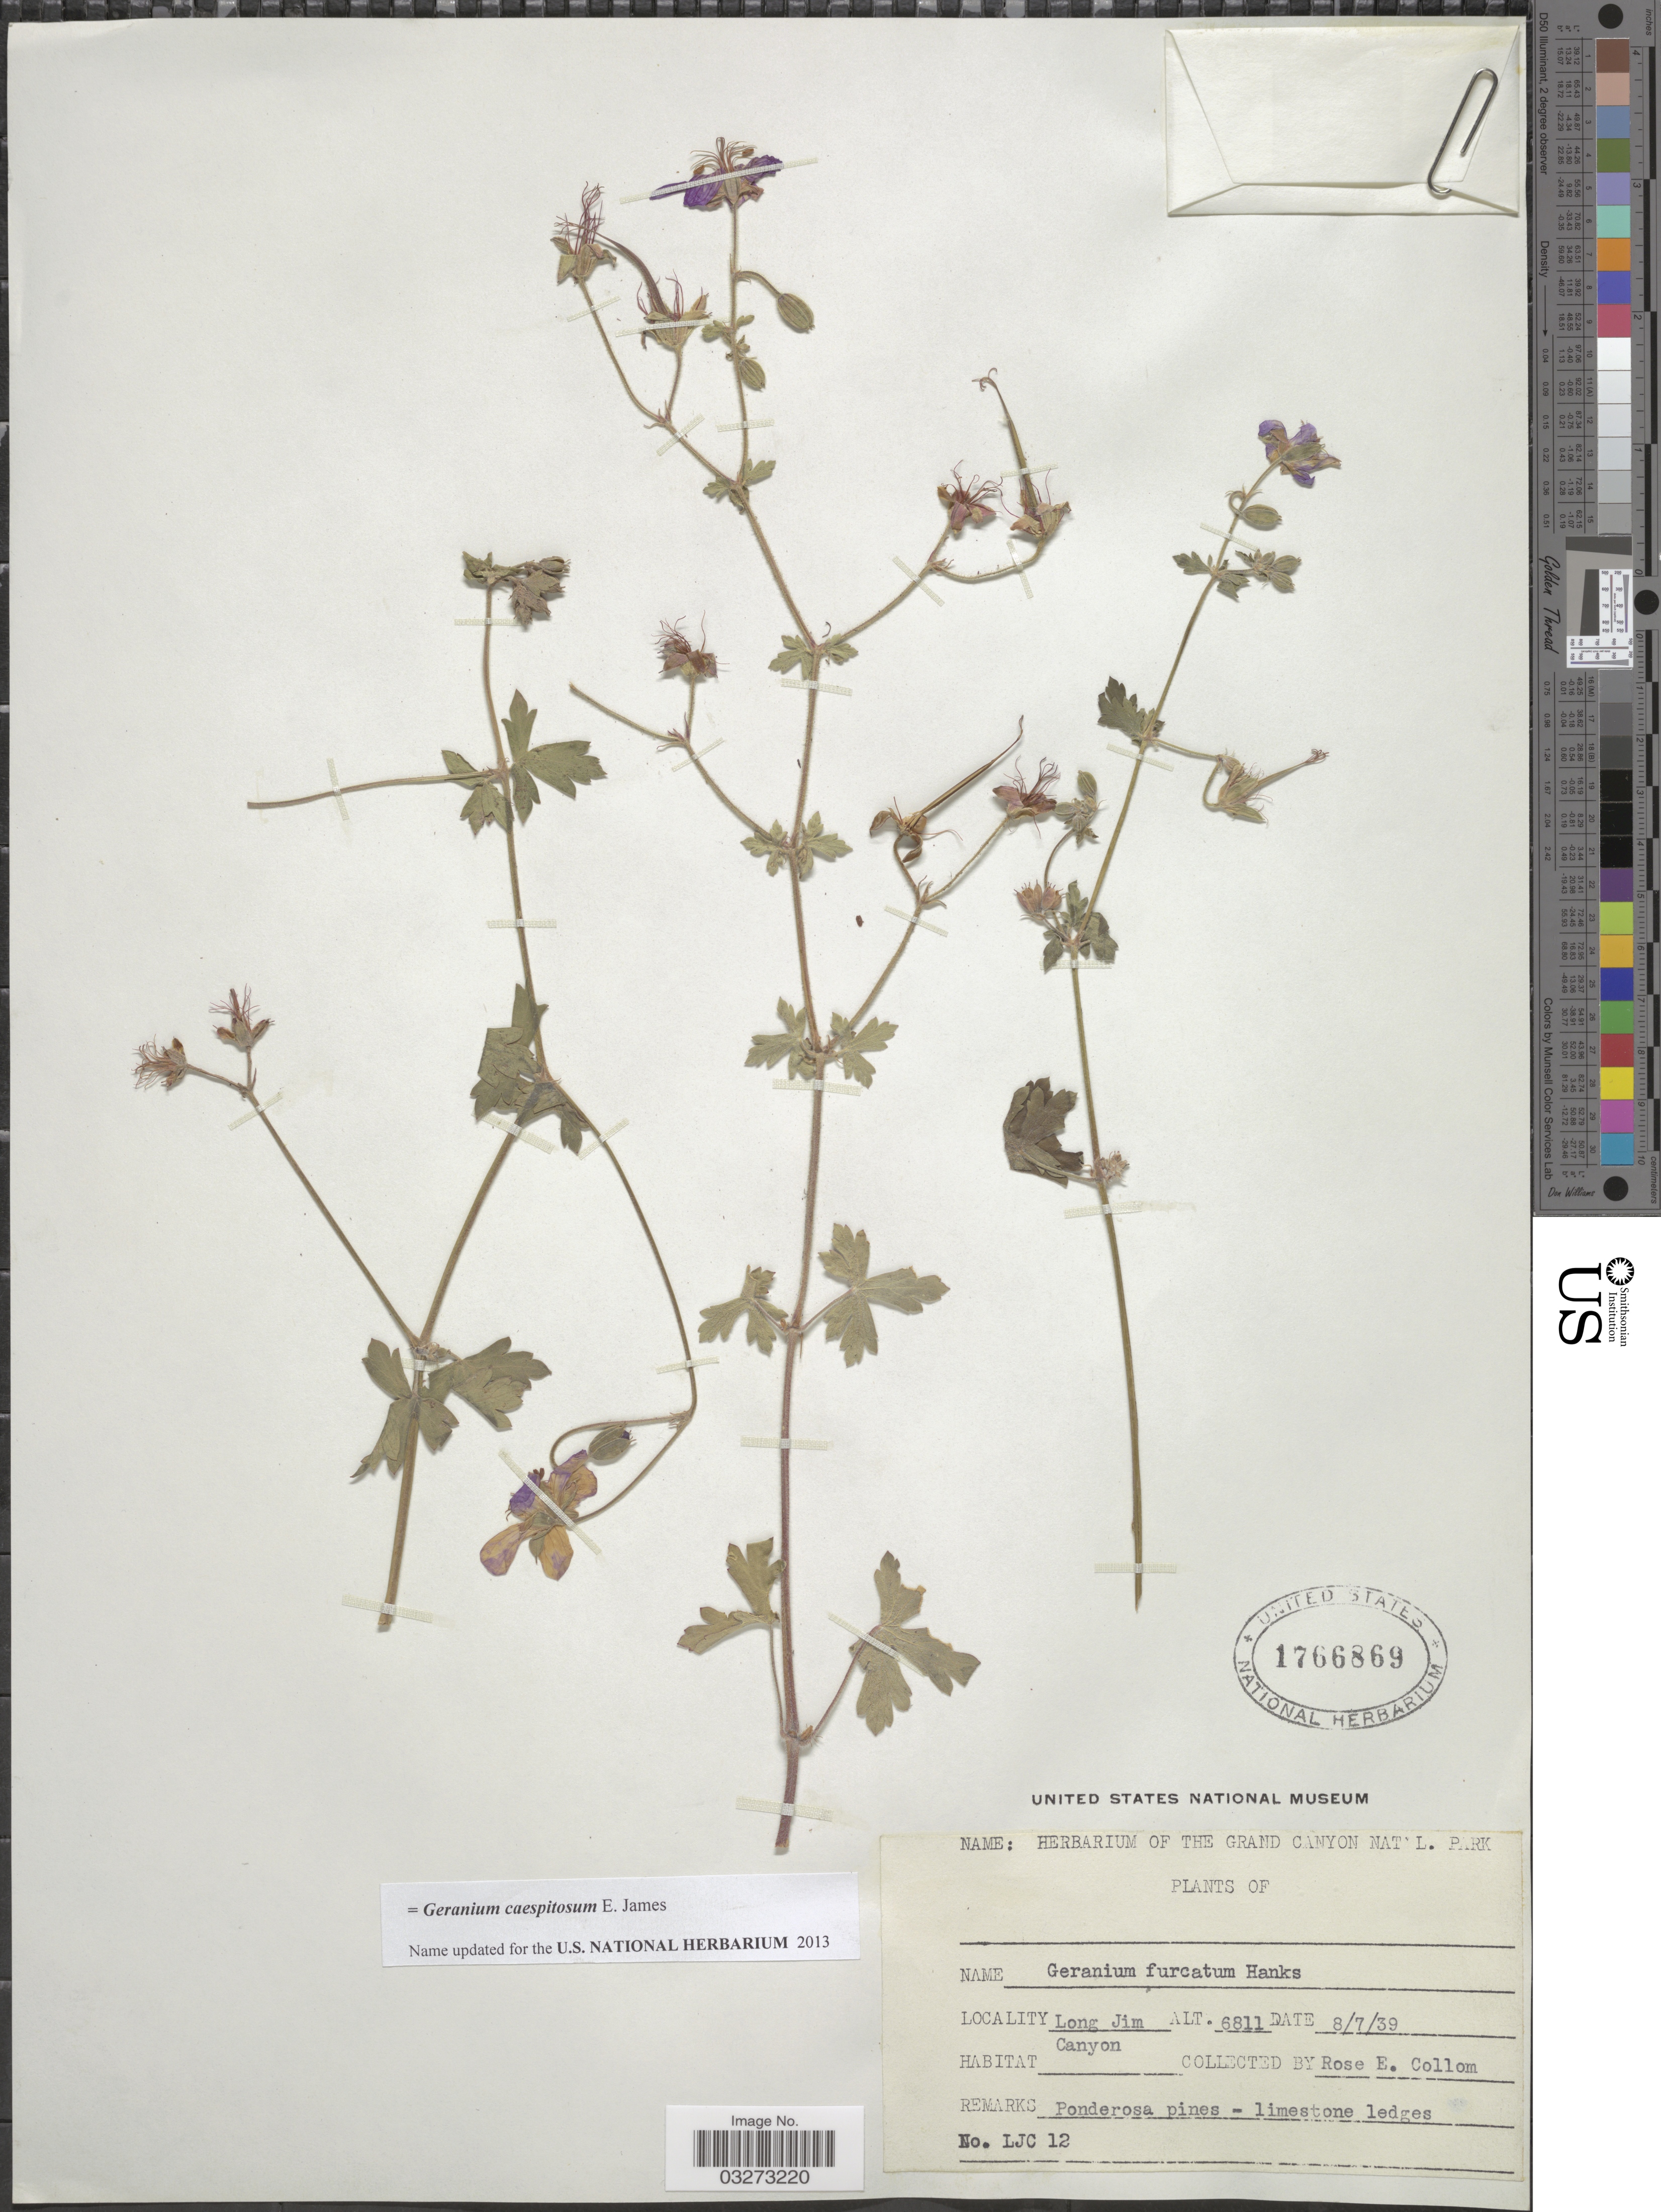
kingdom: Plantae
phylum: Tracheophyta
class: Magnoliopsida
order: Geraniales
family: Geraniaceae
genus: Geranium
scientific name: Geranium caespitosum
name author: E. James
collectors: R. E. Collom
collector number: LJC12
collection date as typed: Transcribed d/m/y: 7/8/39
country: United States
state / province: Arizona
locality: Long Jim Canyon.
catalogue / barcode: US 1766869